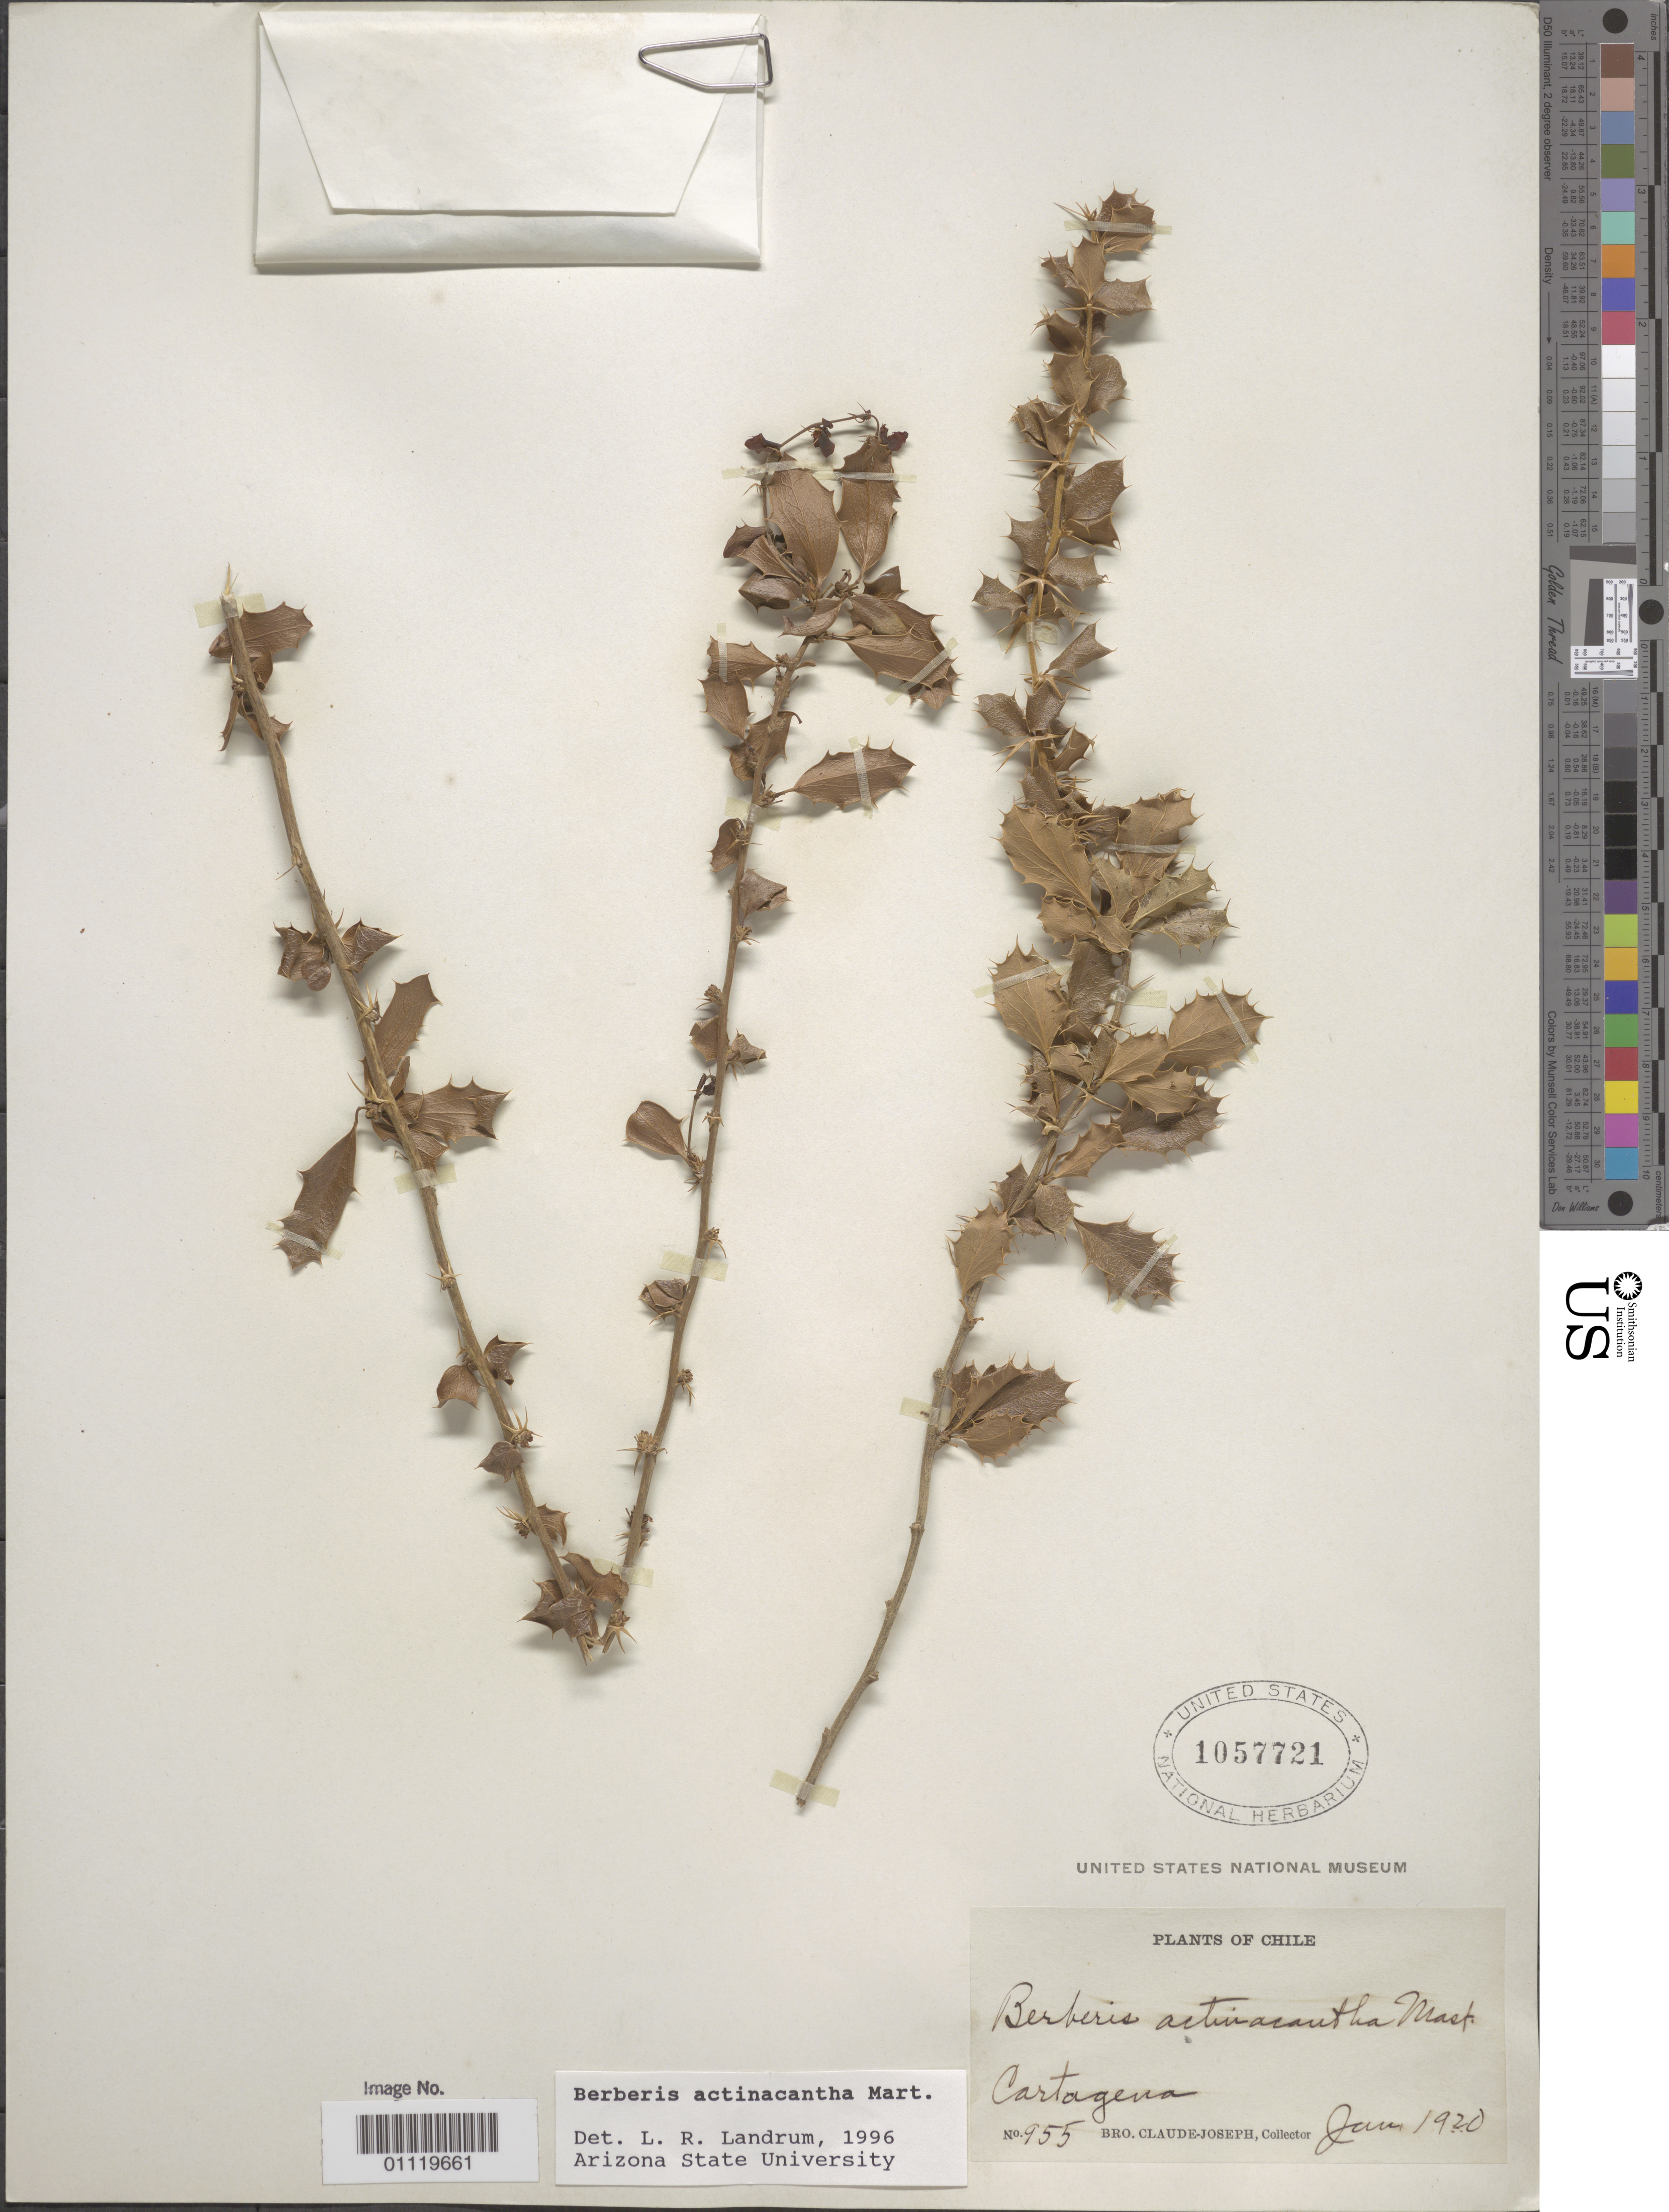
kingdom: Plantae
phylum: Tracheophyta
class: Magnoliopsida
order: Ranunculales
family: Berberidaceae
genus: Berberis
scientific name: Berberis actinacantha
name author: Mart. ex Schult. & Schult. f.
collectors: Bro. Claude-Joseph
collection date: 1920-01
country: Chile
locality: Cartagena city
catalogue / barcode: US 1057721